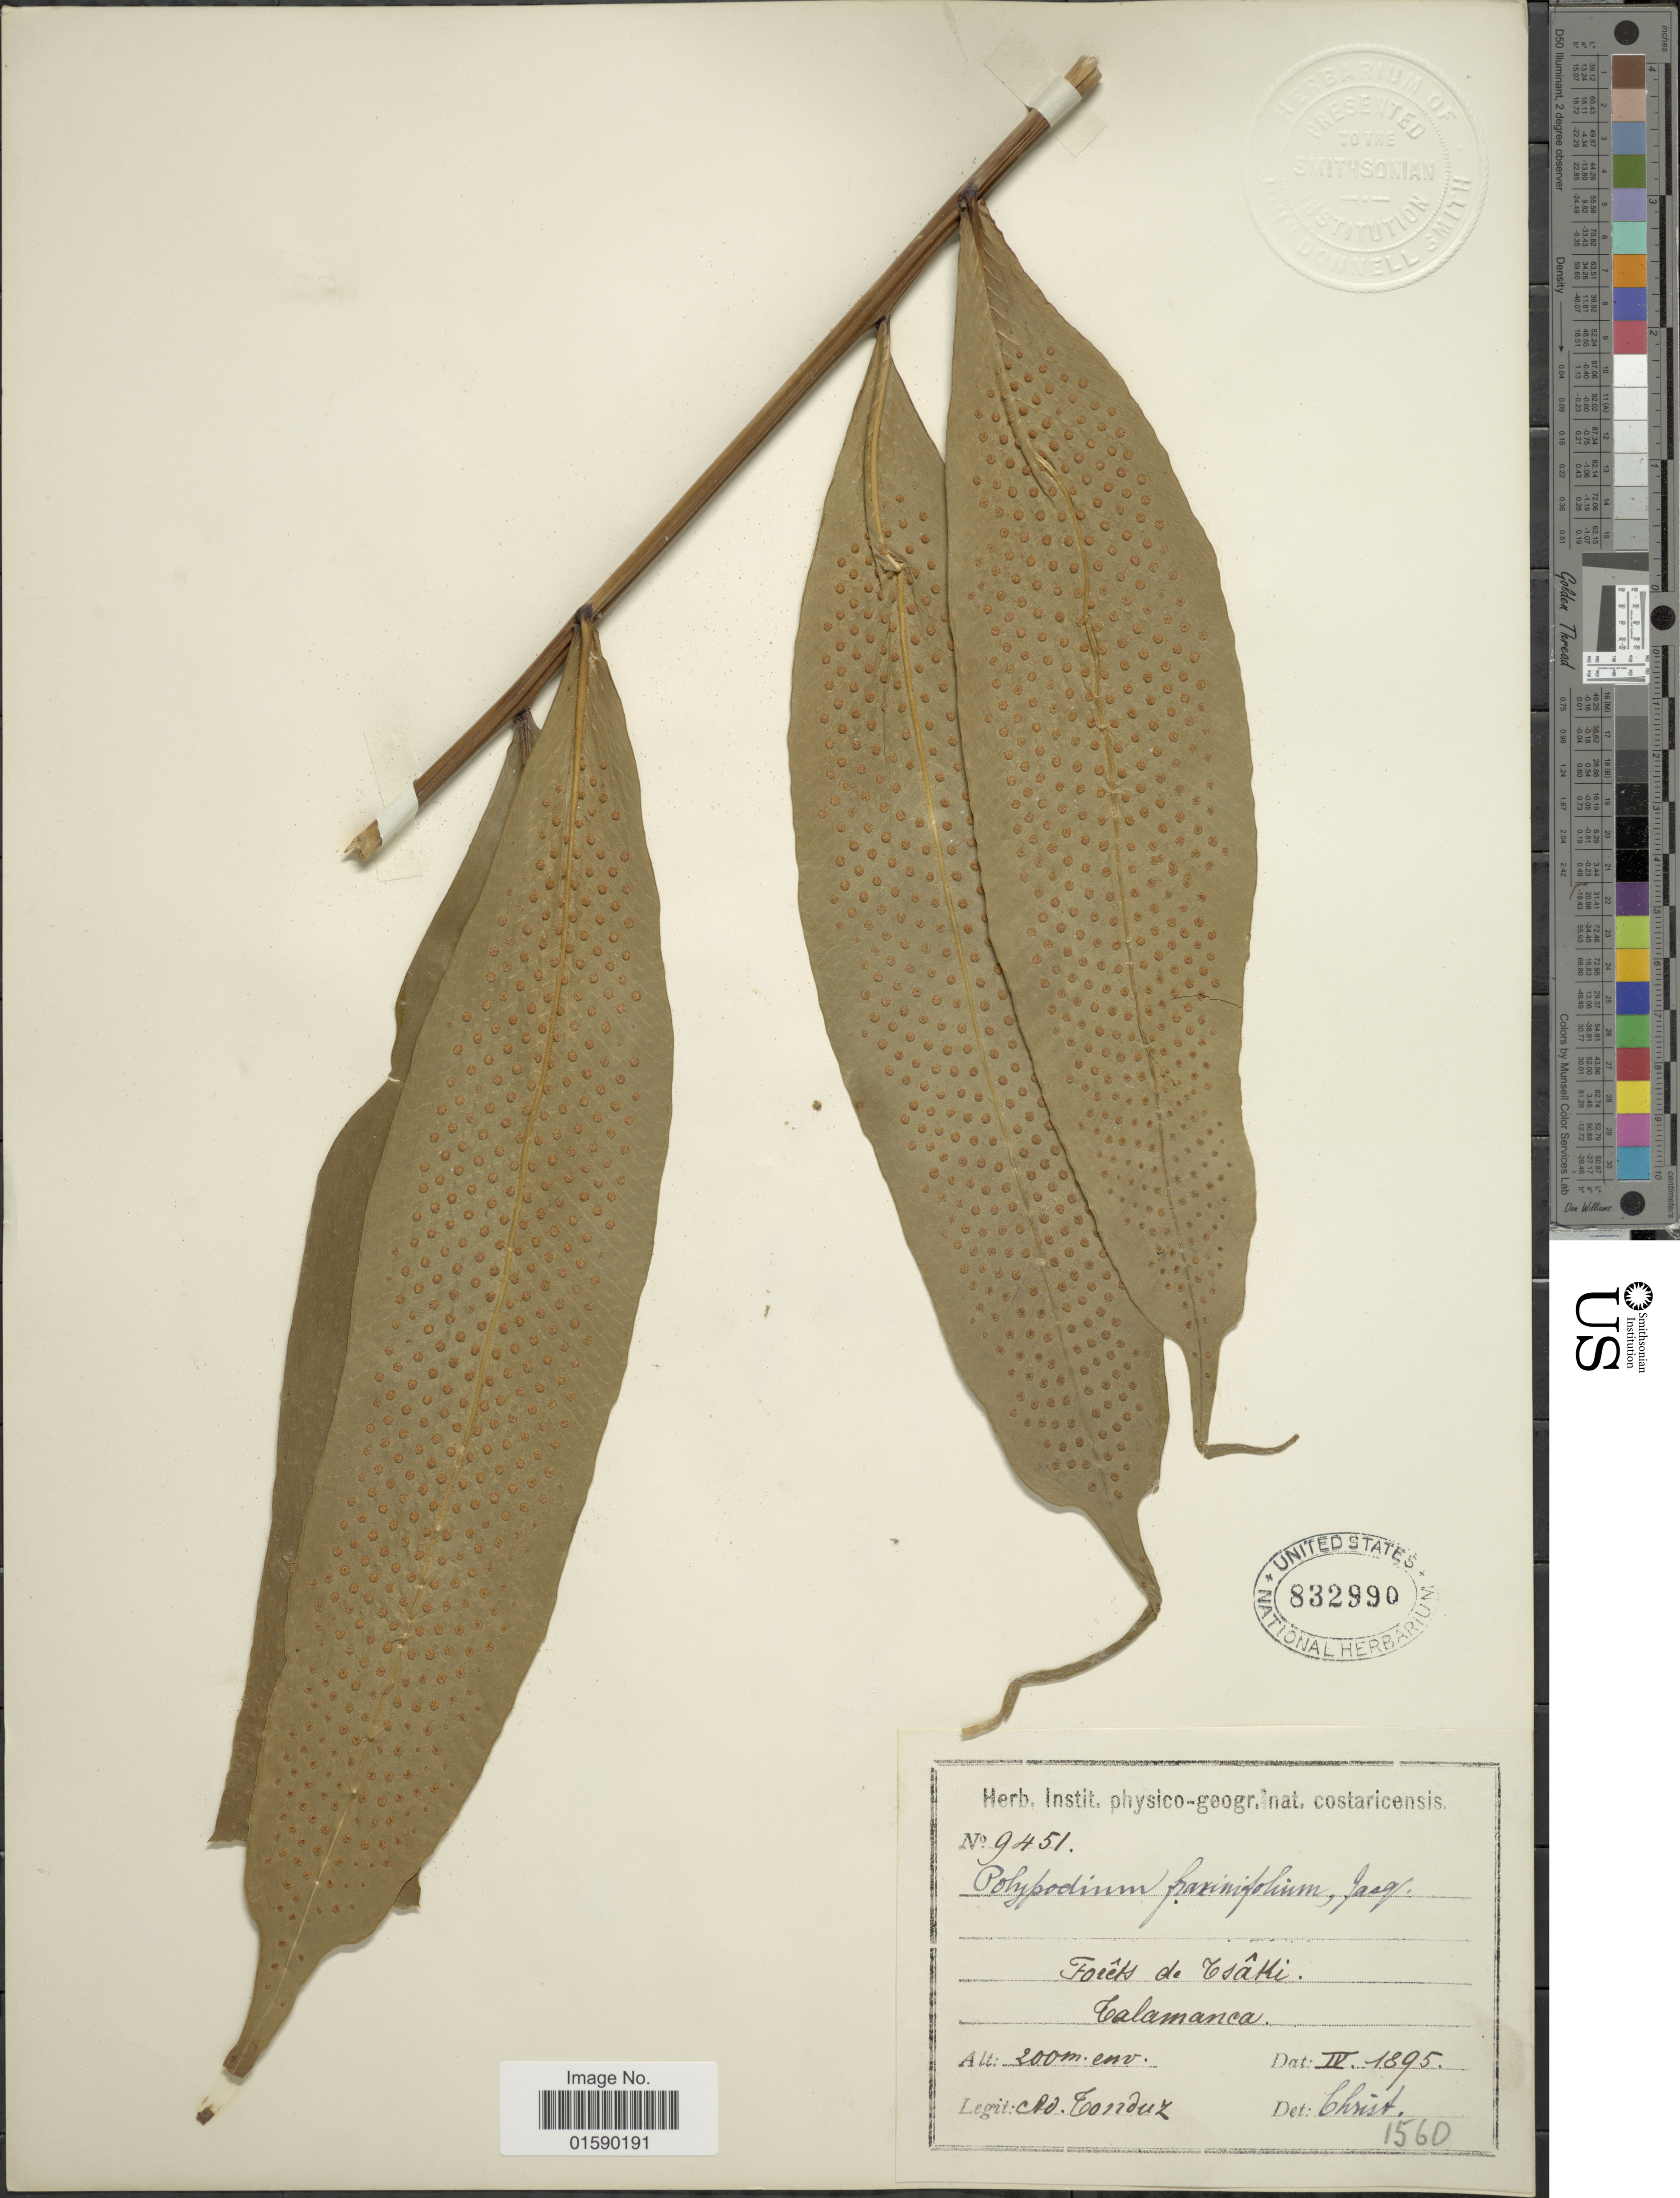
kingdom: Plantae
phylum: Tracheophyta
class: Polypodiopsida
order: Polypodiales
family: Polypodiaceae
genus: Aglaomorpha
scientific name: Aglaomorpha heraclea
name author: (Kunze) Copel.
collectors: A. Tonduz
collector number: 9451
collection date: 1895-04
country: Costa Rica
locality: Foret de Tsaki, Talamanca.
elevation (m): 200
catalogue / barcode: US 832990